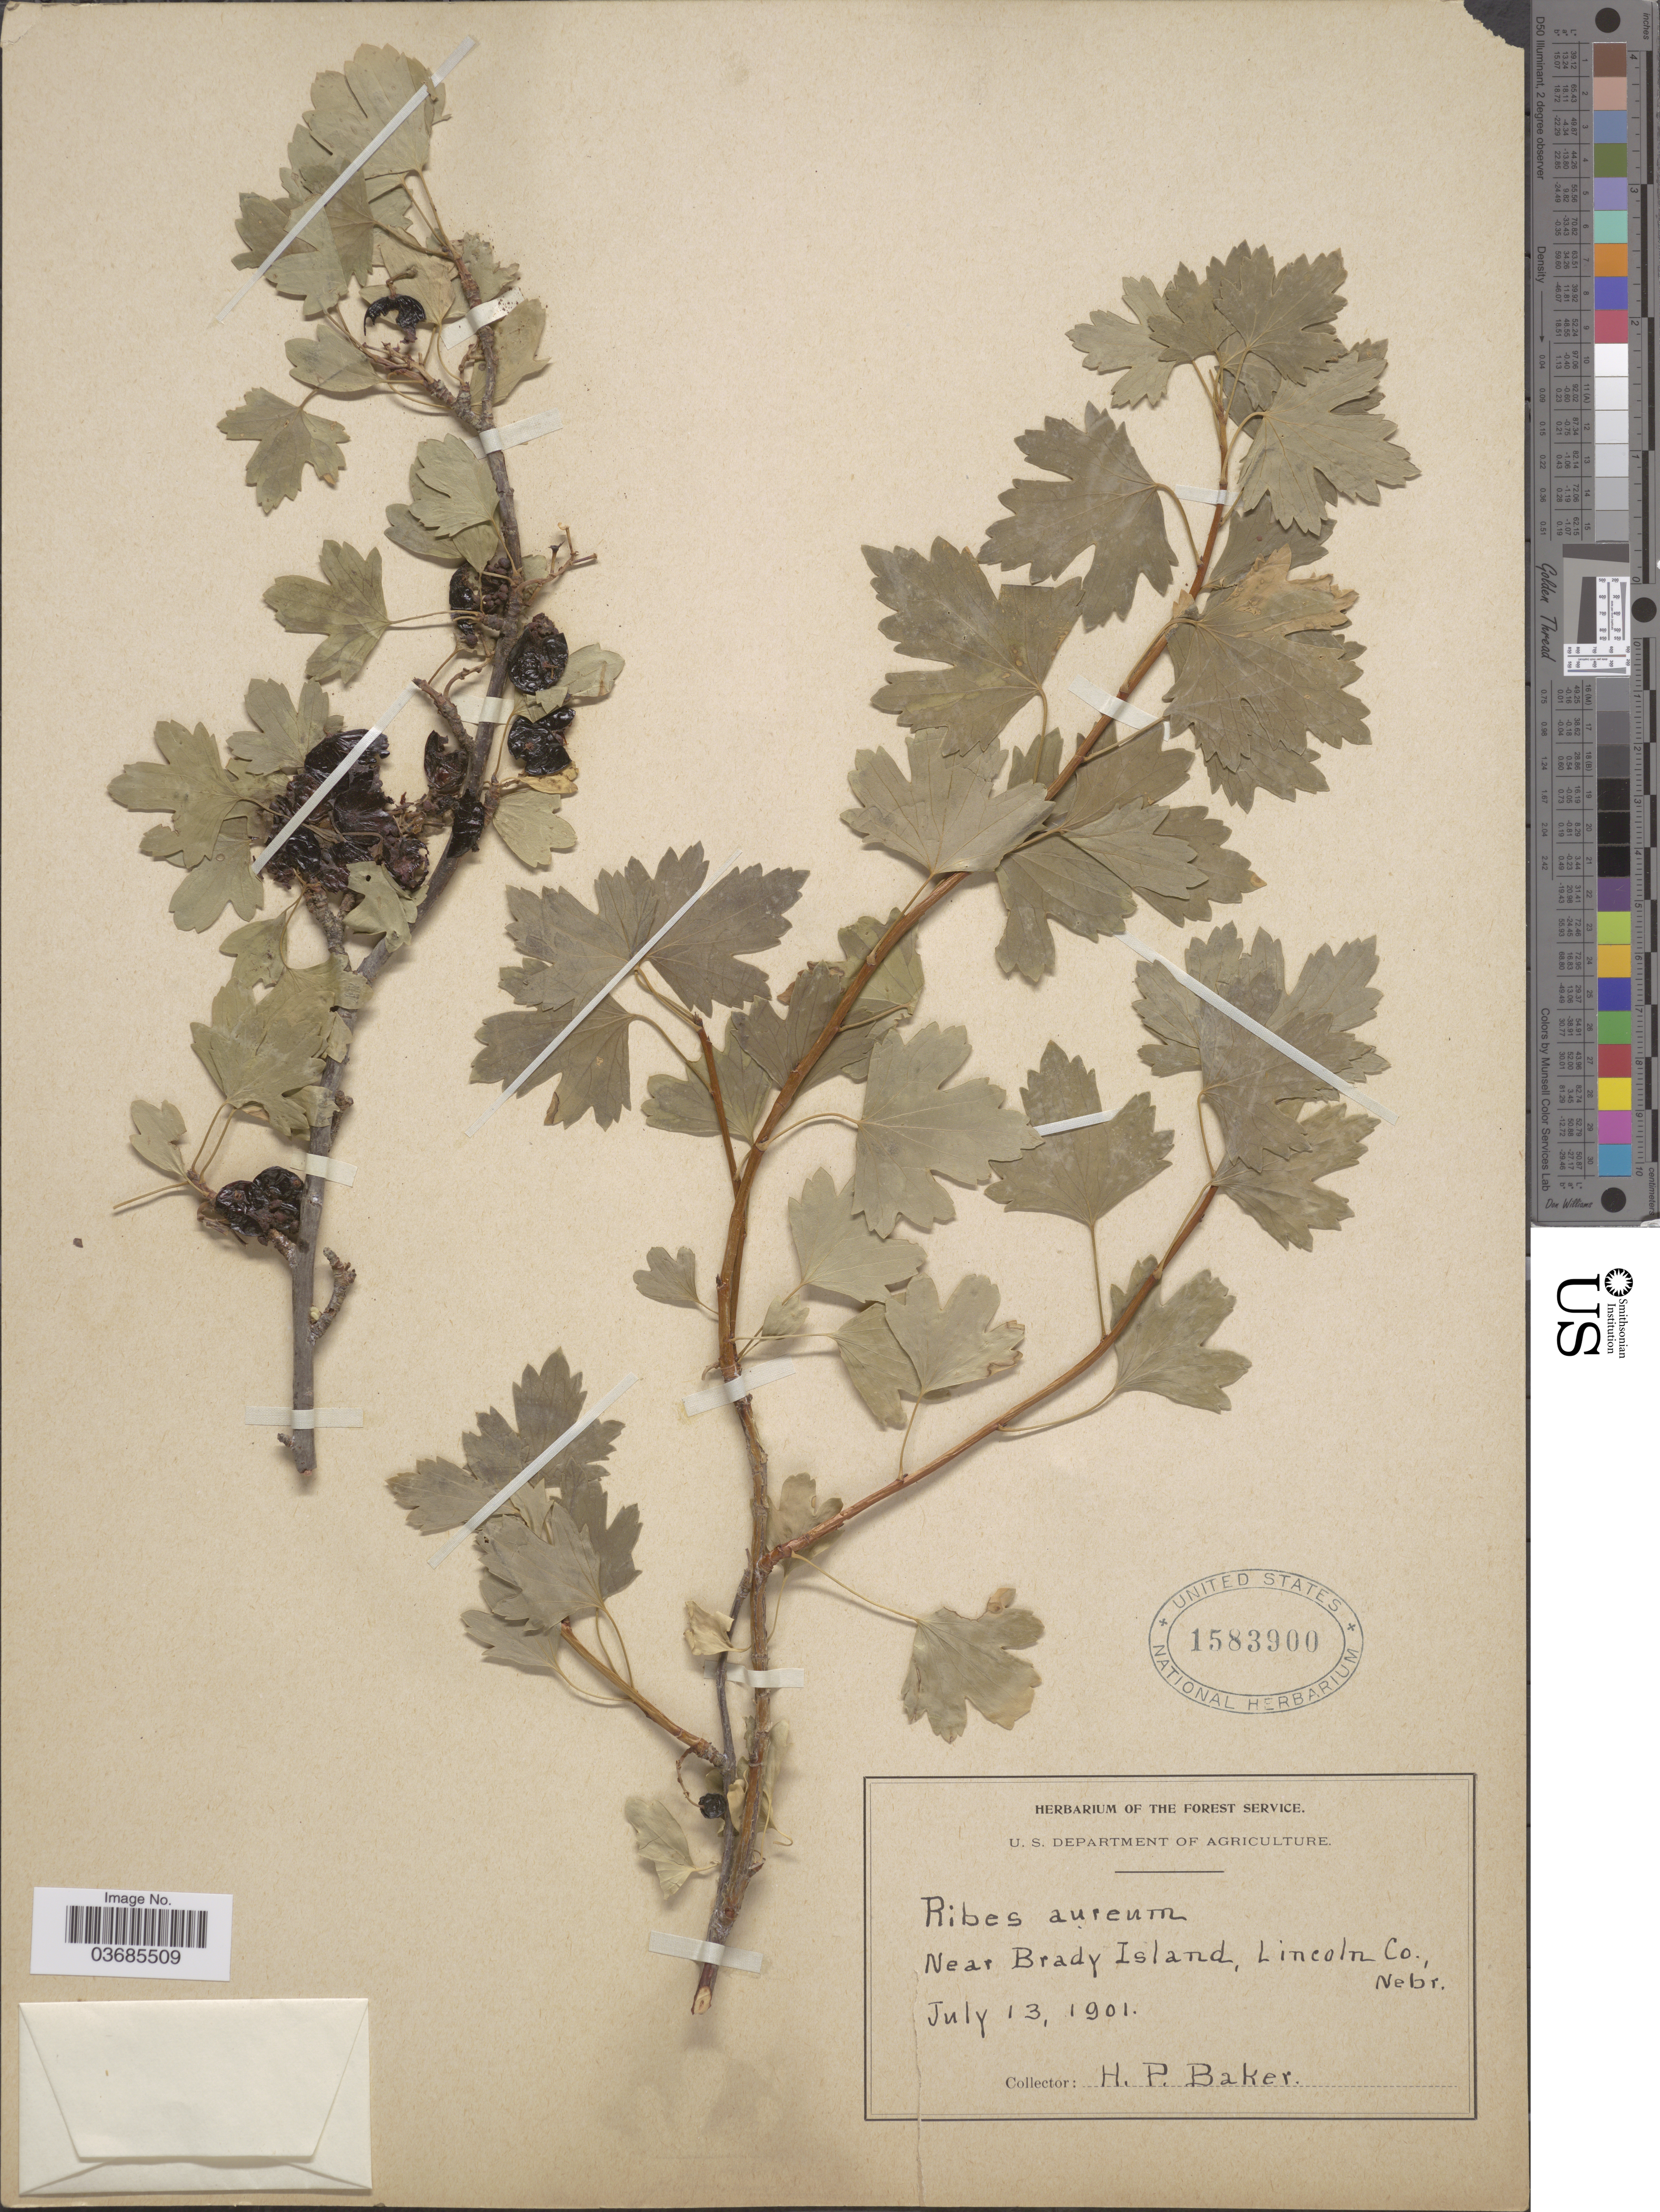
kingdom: Plantae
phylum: Tracheophyta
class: Magnoliopsida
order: Saxifragales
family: Grossulariaceae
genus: Ribes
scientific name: Ribes aureum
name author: Pursh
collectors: H. P. Baker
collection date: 1901-07-13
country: United States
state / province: Nebraska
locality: Near Brady Island, Lincoln Co.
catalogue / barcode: US 1583900